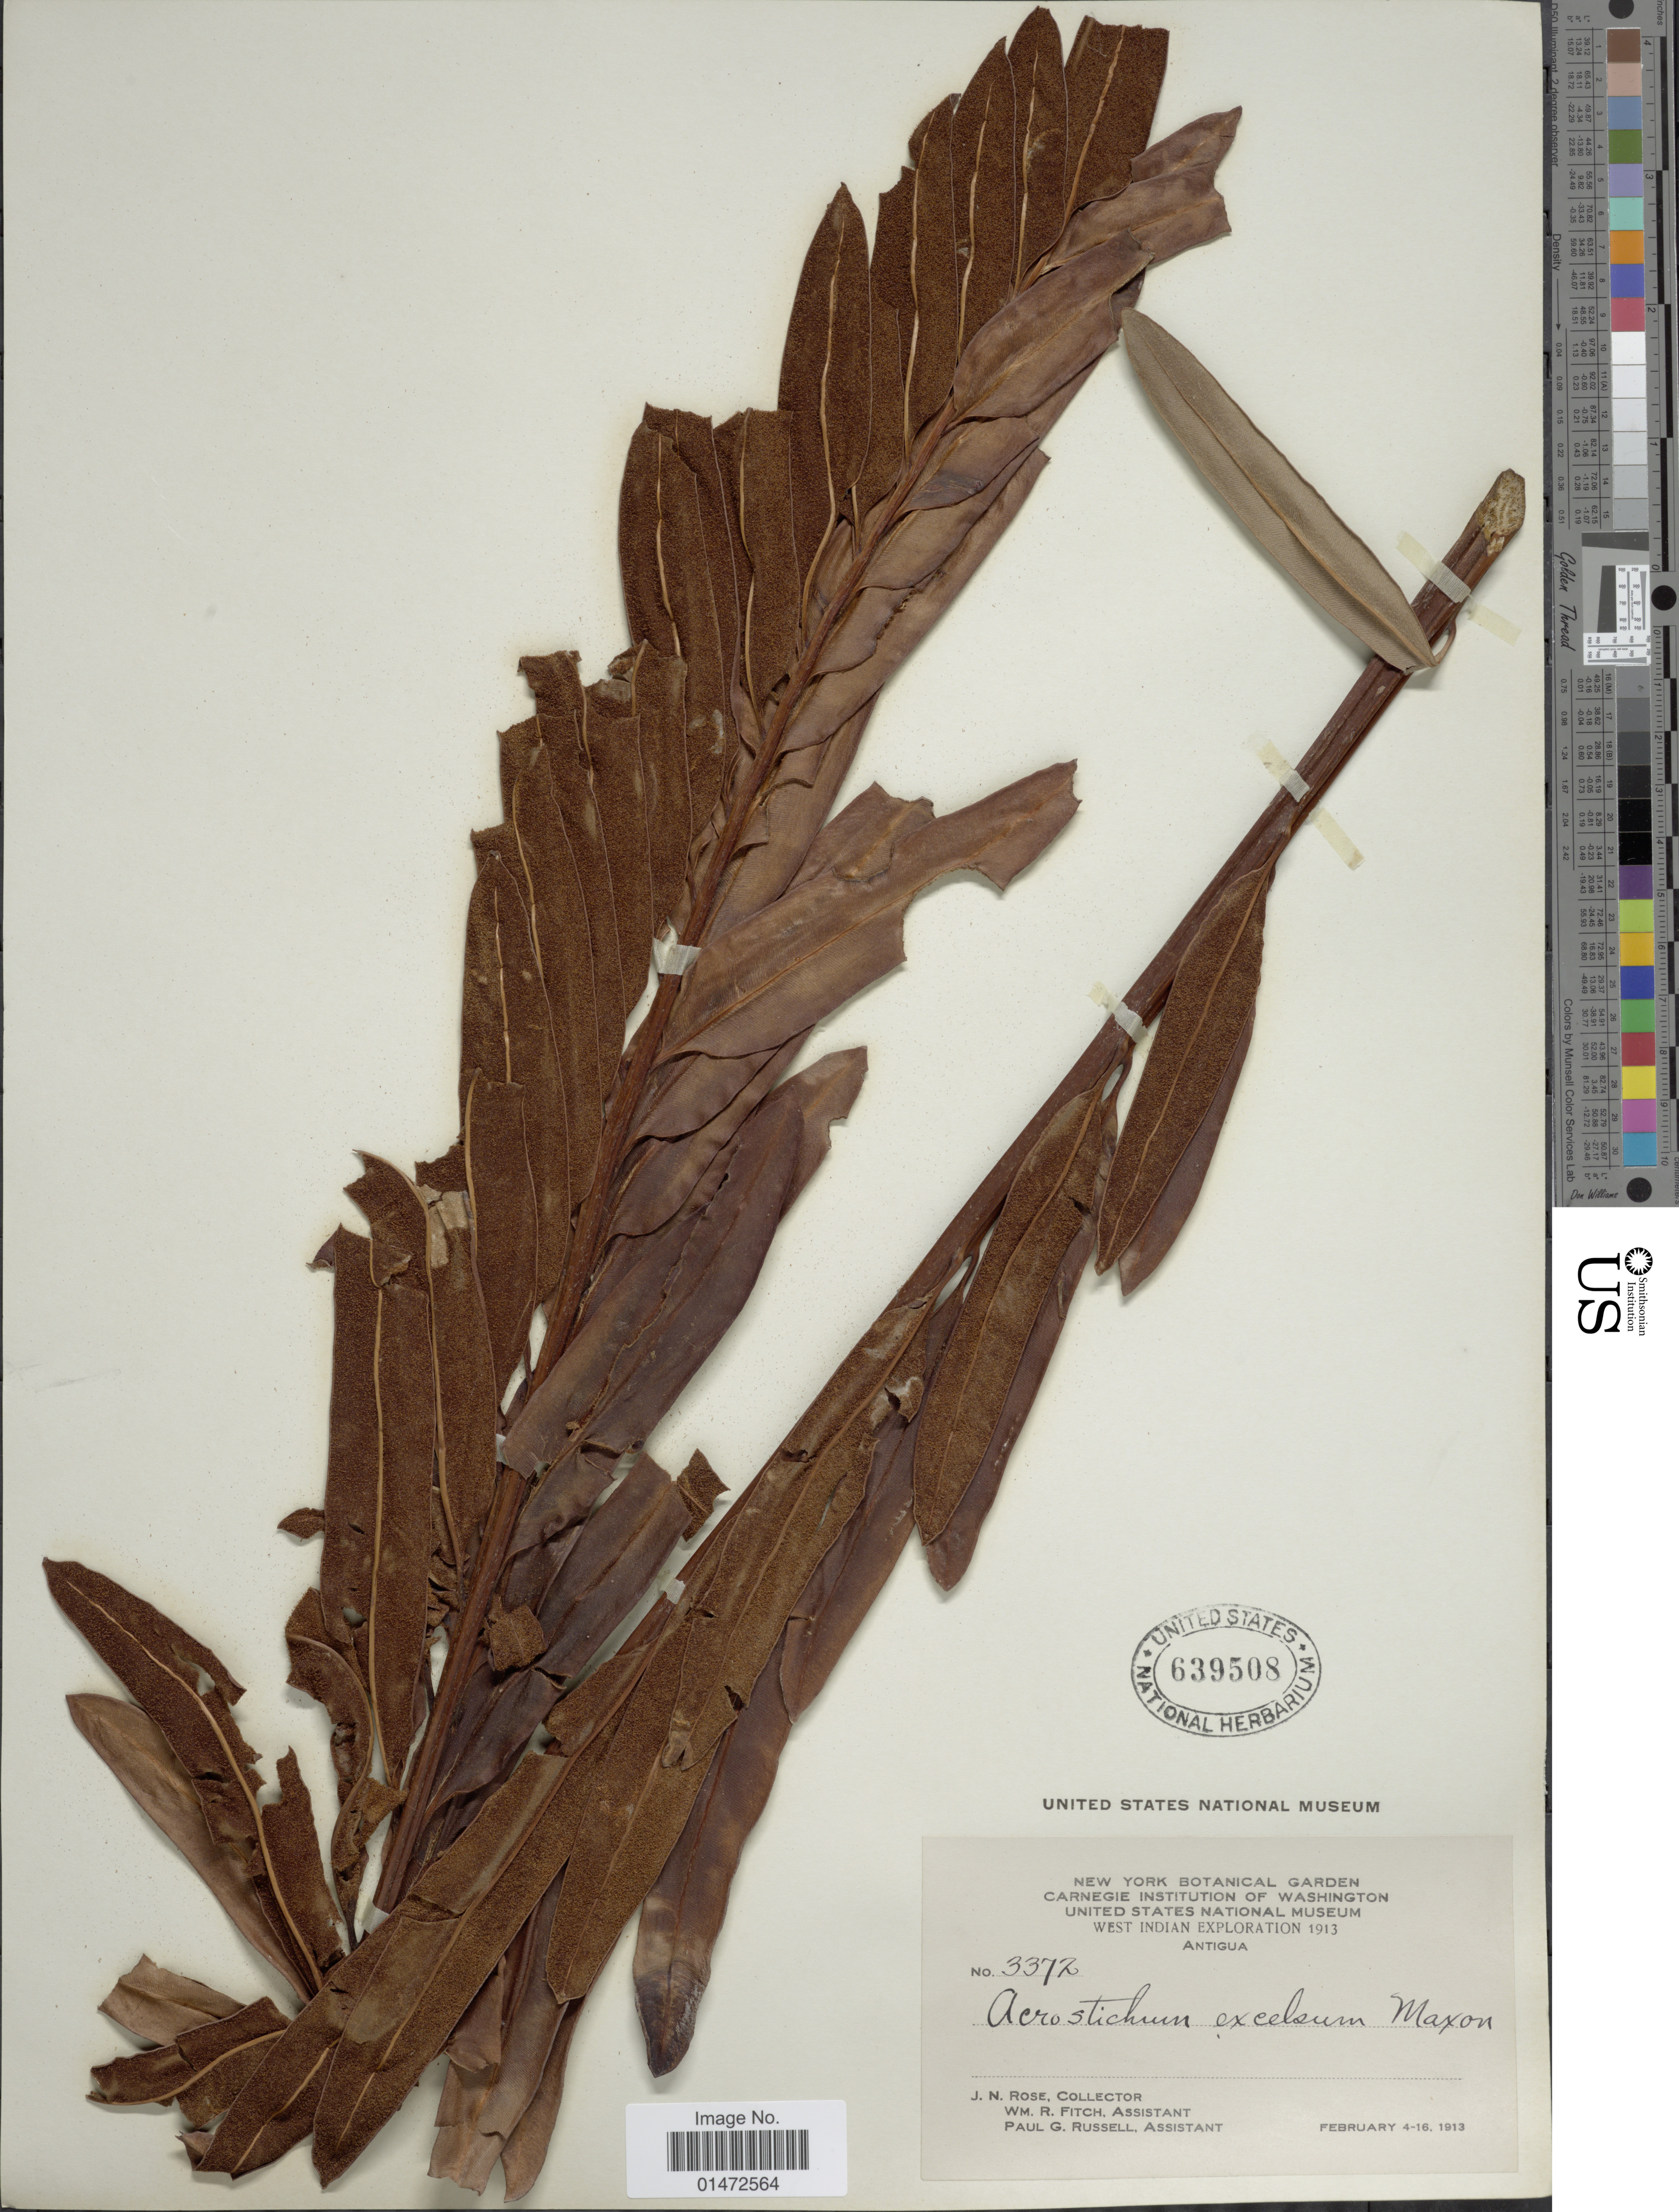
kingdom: Plantae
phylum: Tracheophyta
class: Polypodiopsida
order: Polypodiales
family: Pteridaceae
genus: Acrostichum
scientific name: Acrostichum danaeifolium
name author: Langsd. & Fisch.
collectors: J. N. Rose, W. R. Fitch & P. G. Russell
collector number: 3372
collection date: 1913-02-04/1913-02-16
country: Antigua and Barbuda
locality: Antigua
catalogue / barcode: US 639508